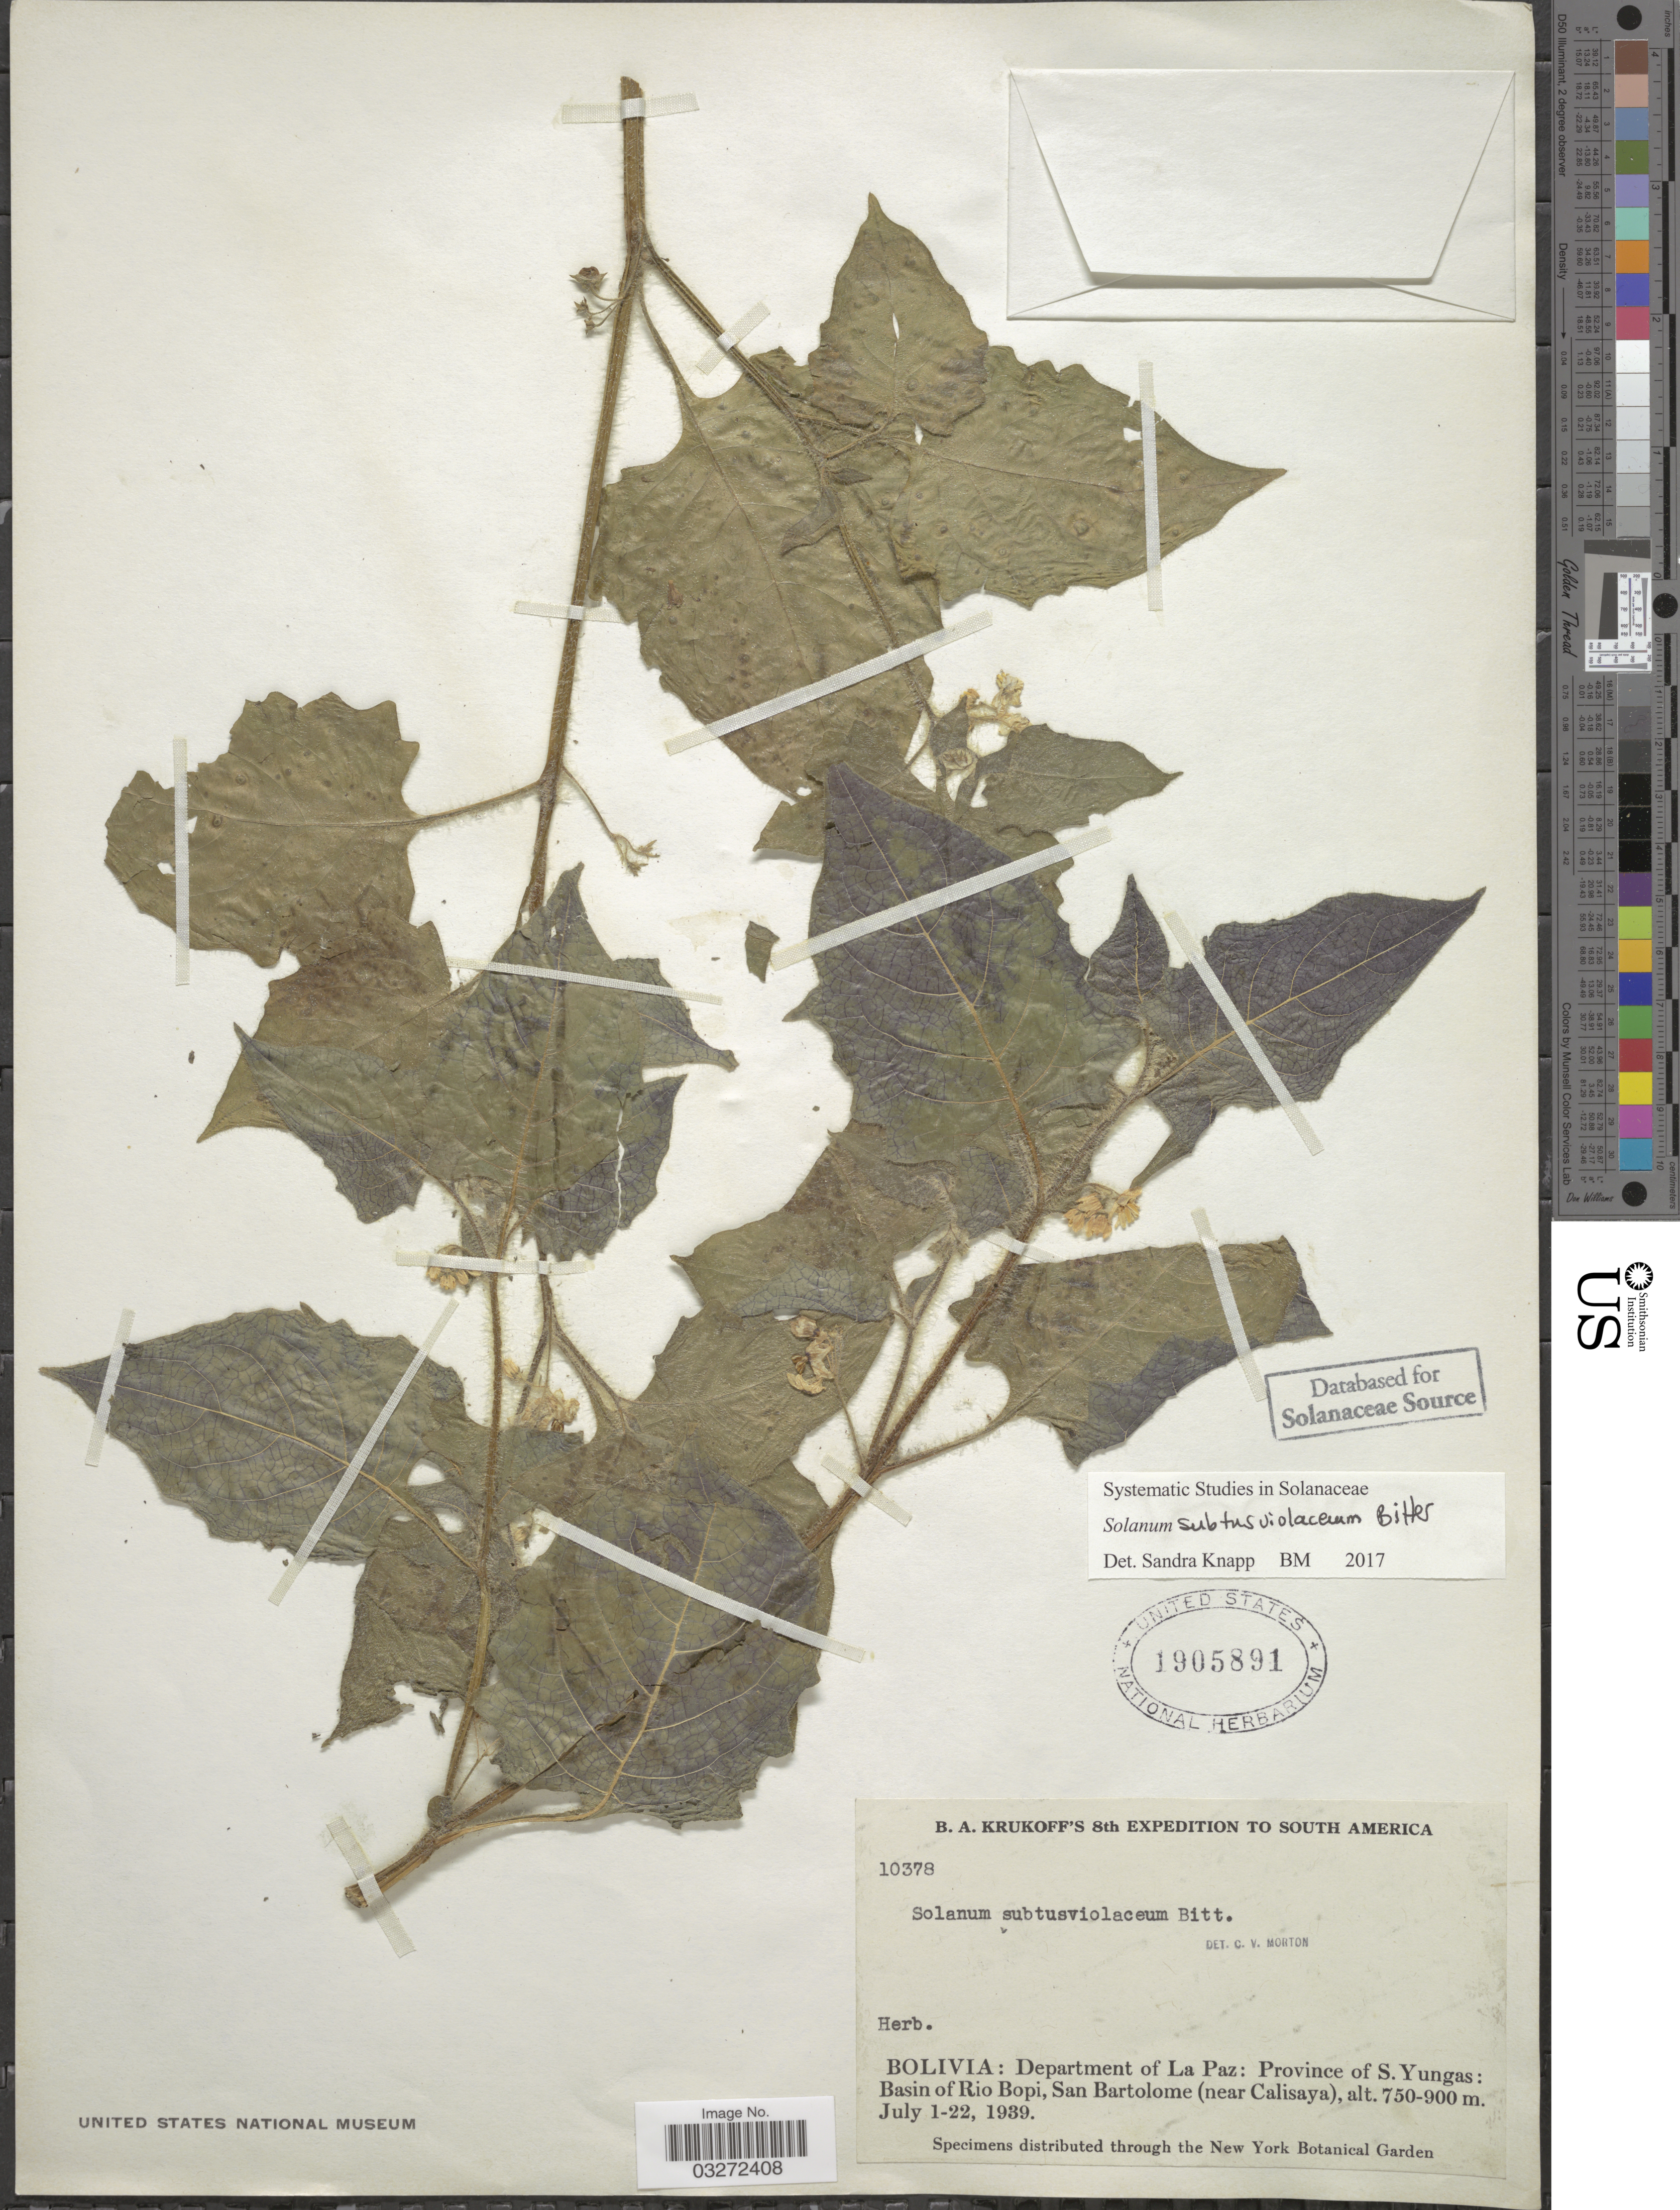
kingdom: Plantae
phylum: Tracheophyta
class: Magnoliopsida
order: Solanales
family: Solanaceae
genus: Solanum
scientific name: Solanum subtusviolaceum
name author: Bitter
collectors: B. A. Krukoff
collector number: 10378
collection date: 1939-07-01/1939-07-22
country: Bolivia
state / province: La Paz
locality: Department of La Paz: Province of S. Yungas: Basin of Rio Bopi, San Bartolome (near Calisaya).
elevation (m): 750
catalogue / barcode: US 1905891